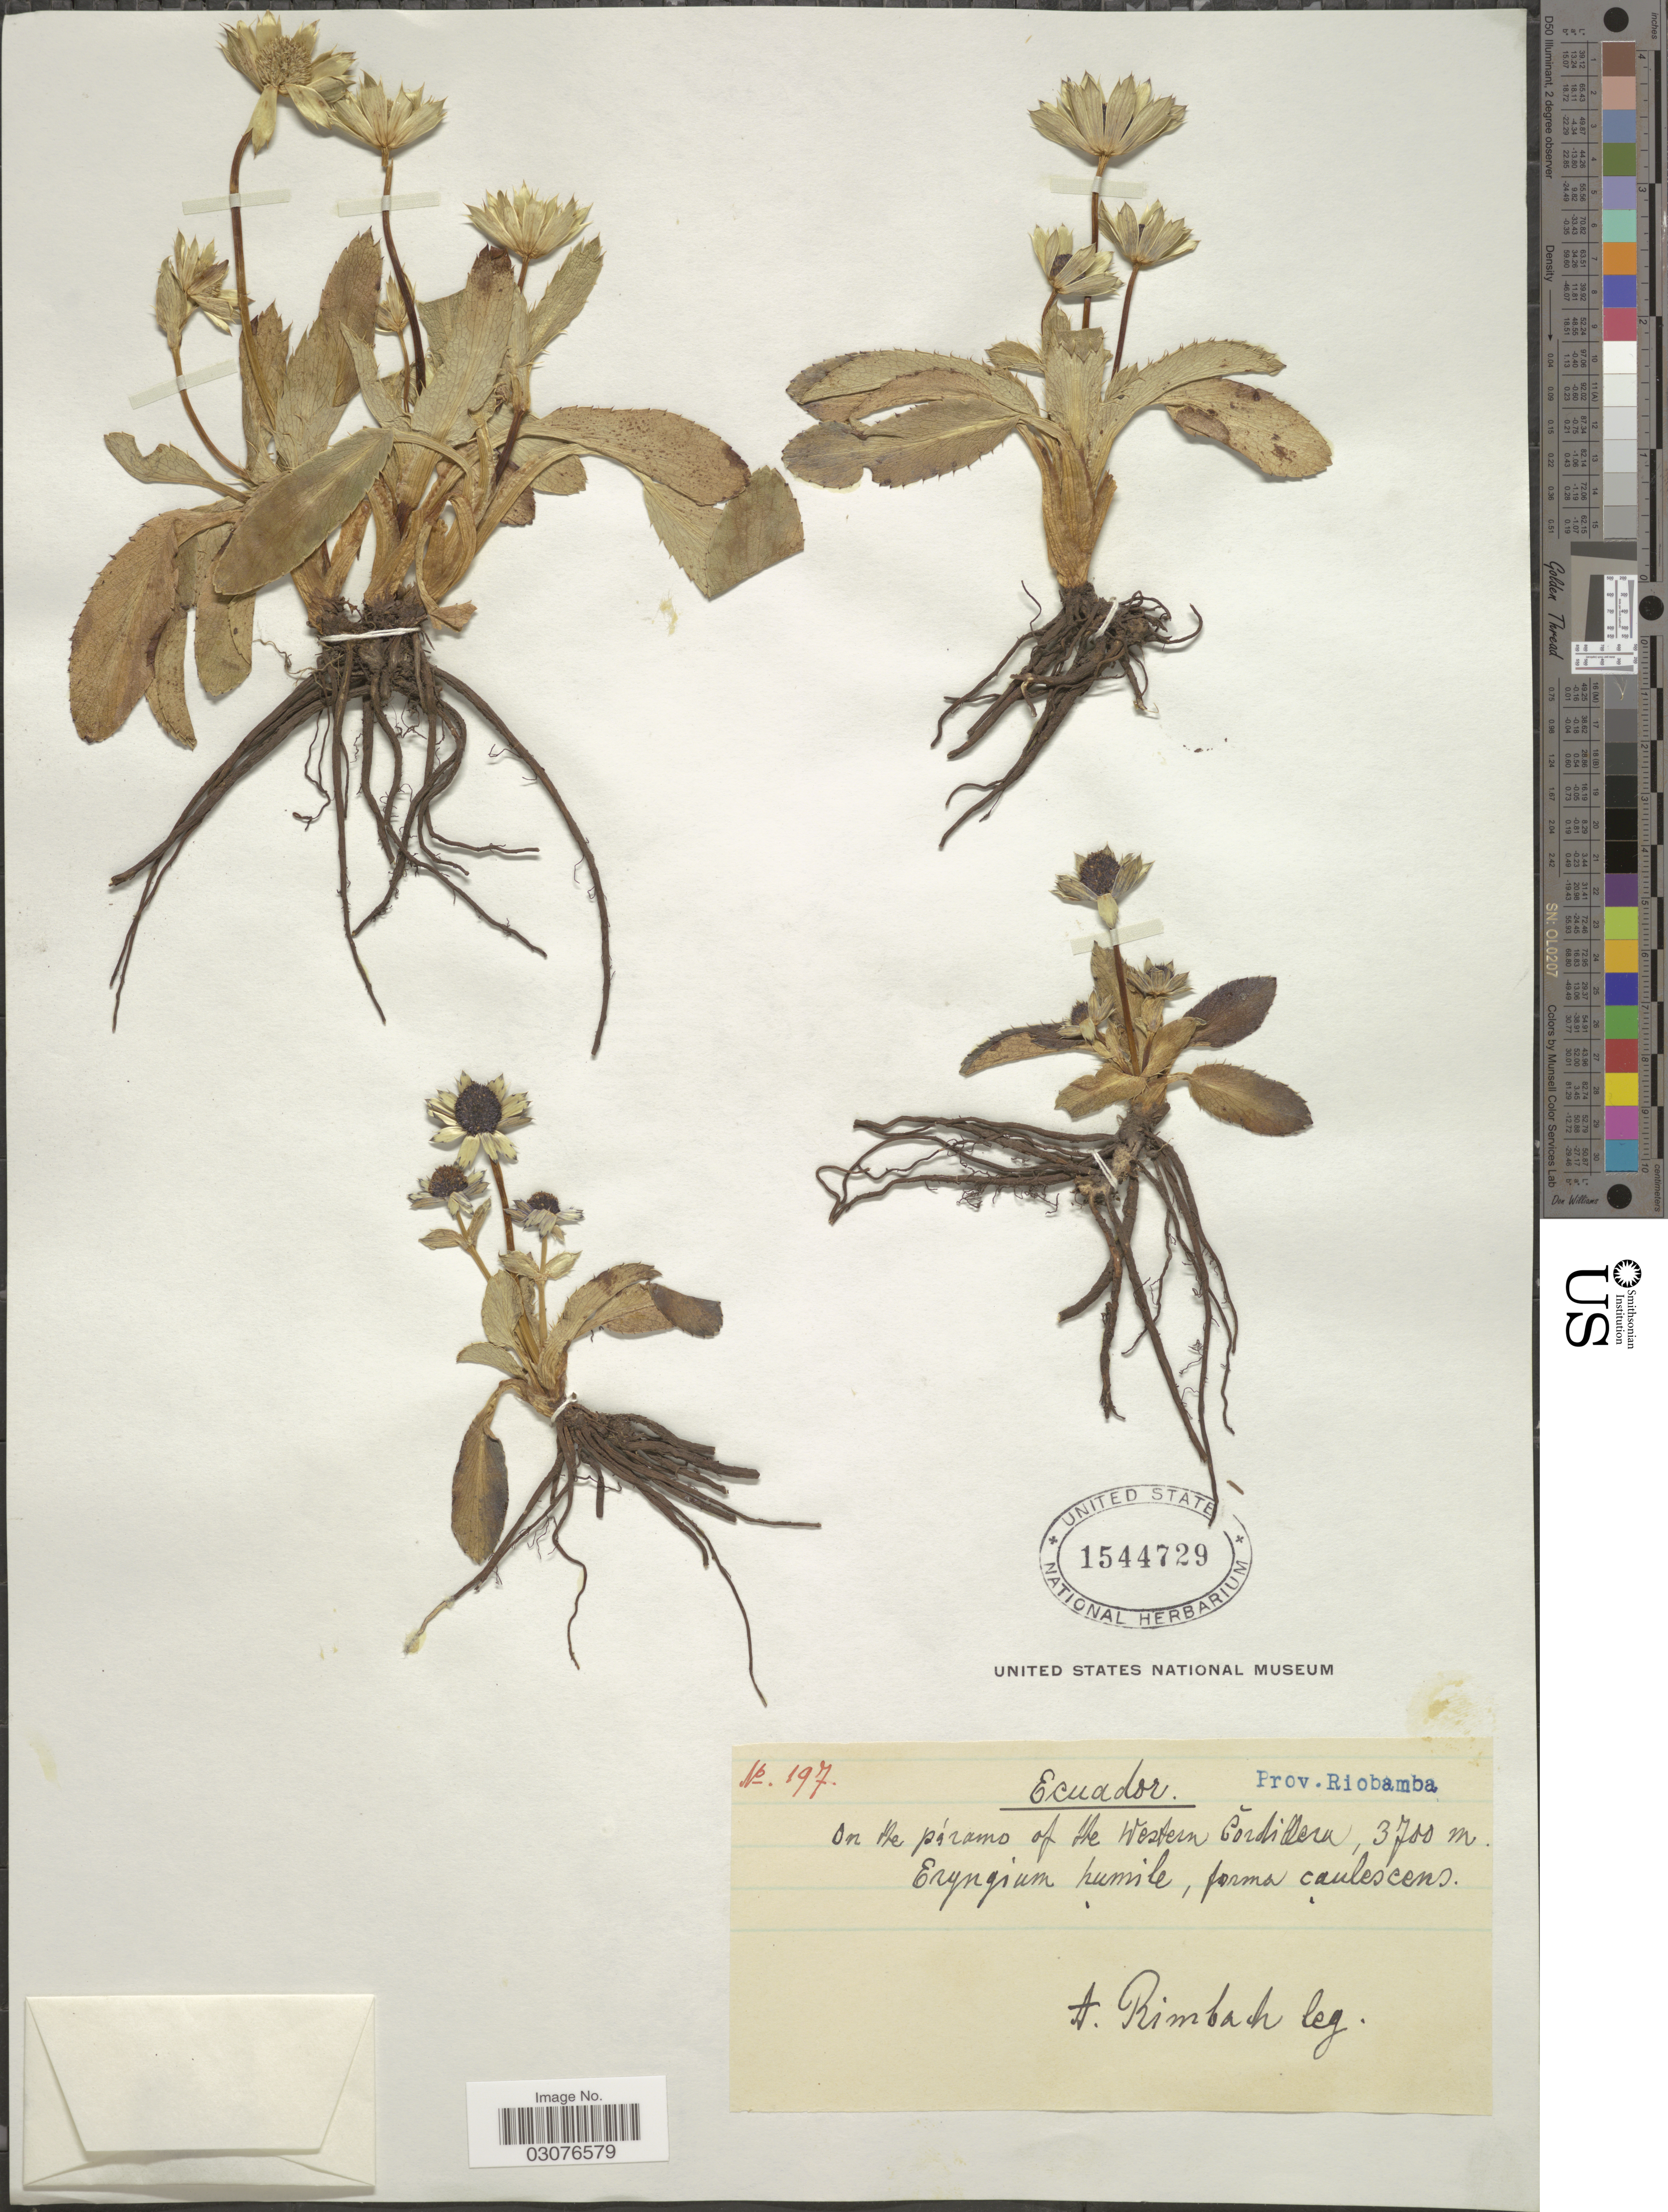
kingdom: Plantae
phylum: Tracheophyta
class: Magnoliopsida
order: Apiales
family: Apiaceae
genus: Eryngium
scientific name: Eryngium bourgatii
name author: Gouan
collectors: A. Rimbach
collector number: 197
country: Ecuador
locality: Prov. Riobamba. On the páramo of the Western Cordillera.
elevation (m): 3700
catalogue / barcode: US 1544729